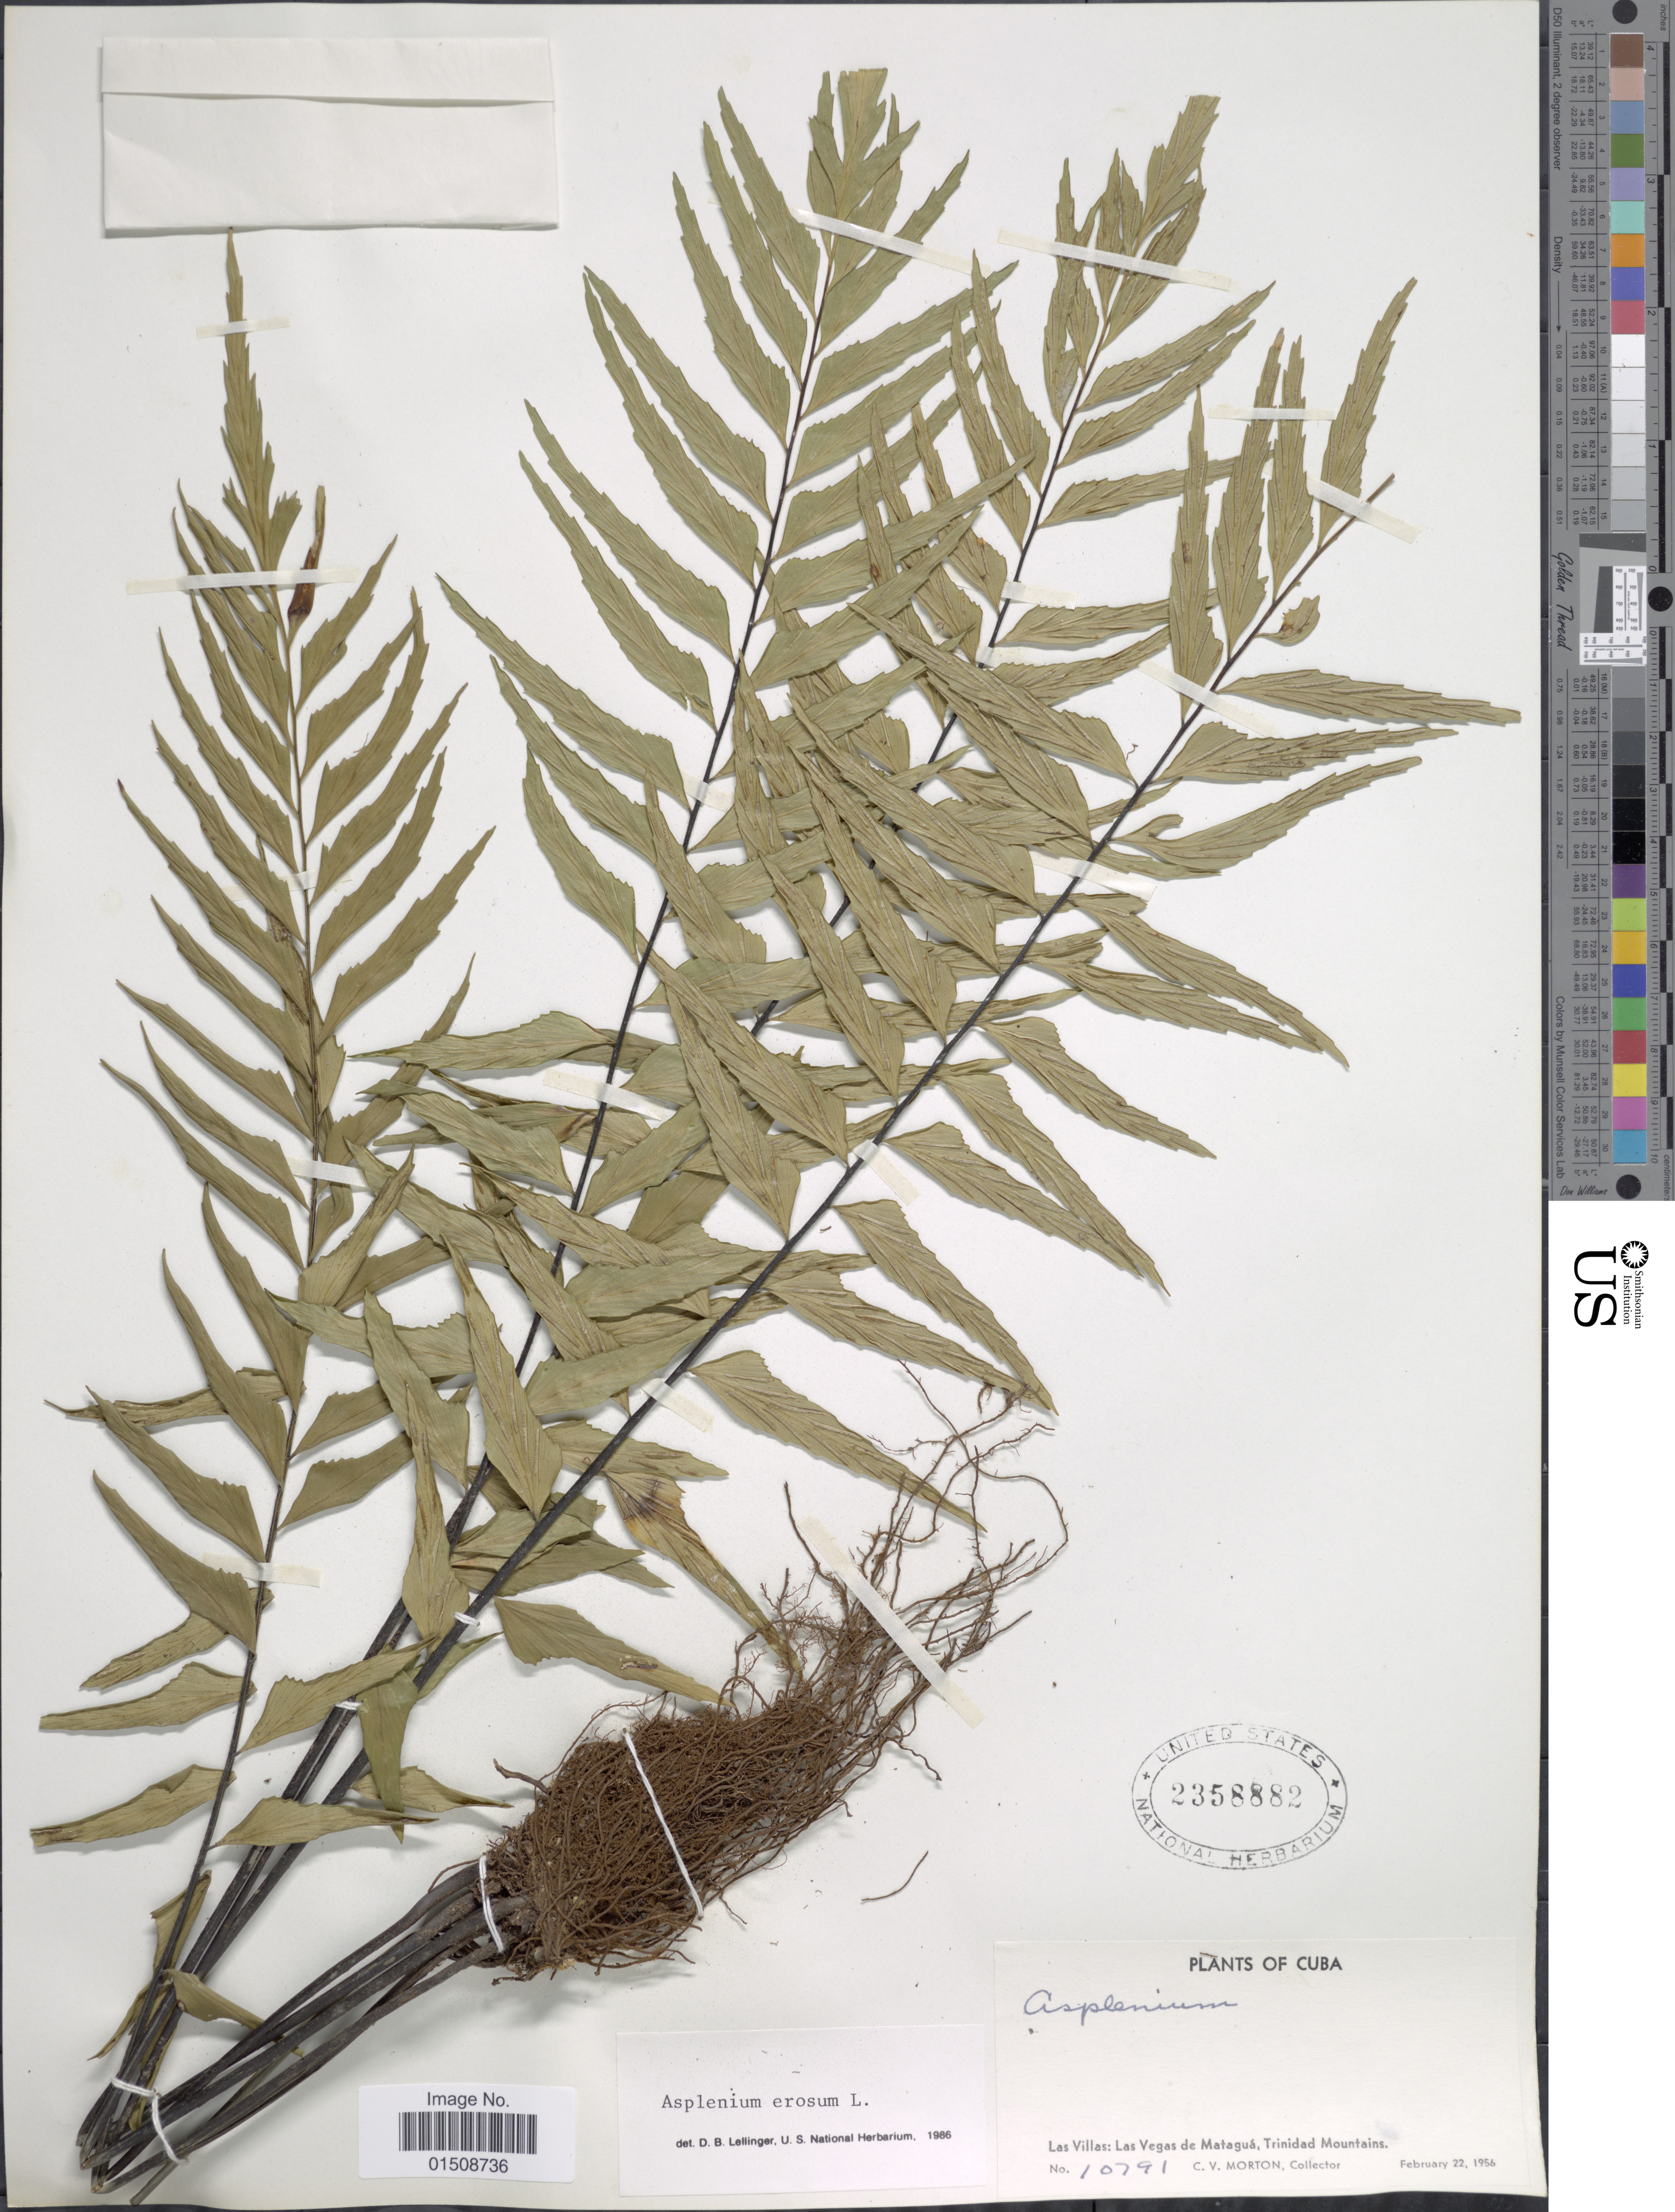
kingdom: Plantae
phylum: Tracheophyta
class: Polypodiopsida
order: Polypodiales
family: Aspleniaceae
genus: Asplenium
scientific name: Asplenium erosum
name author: L.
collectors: C. V. Morton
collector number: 10791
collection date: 1956-02-22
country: Cuba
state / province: Las Villas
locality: Las Villas: Las Vegas de Mataguá, Trinidad Mountains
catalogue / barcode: US 2358882